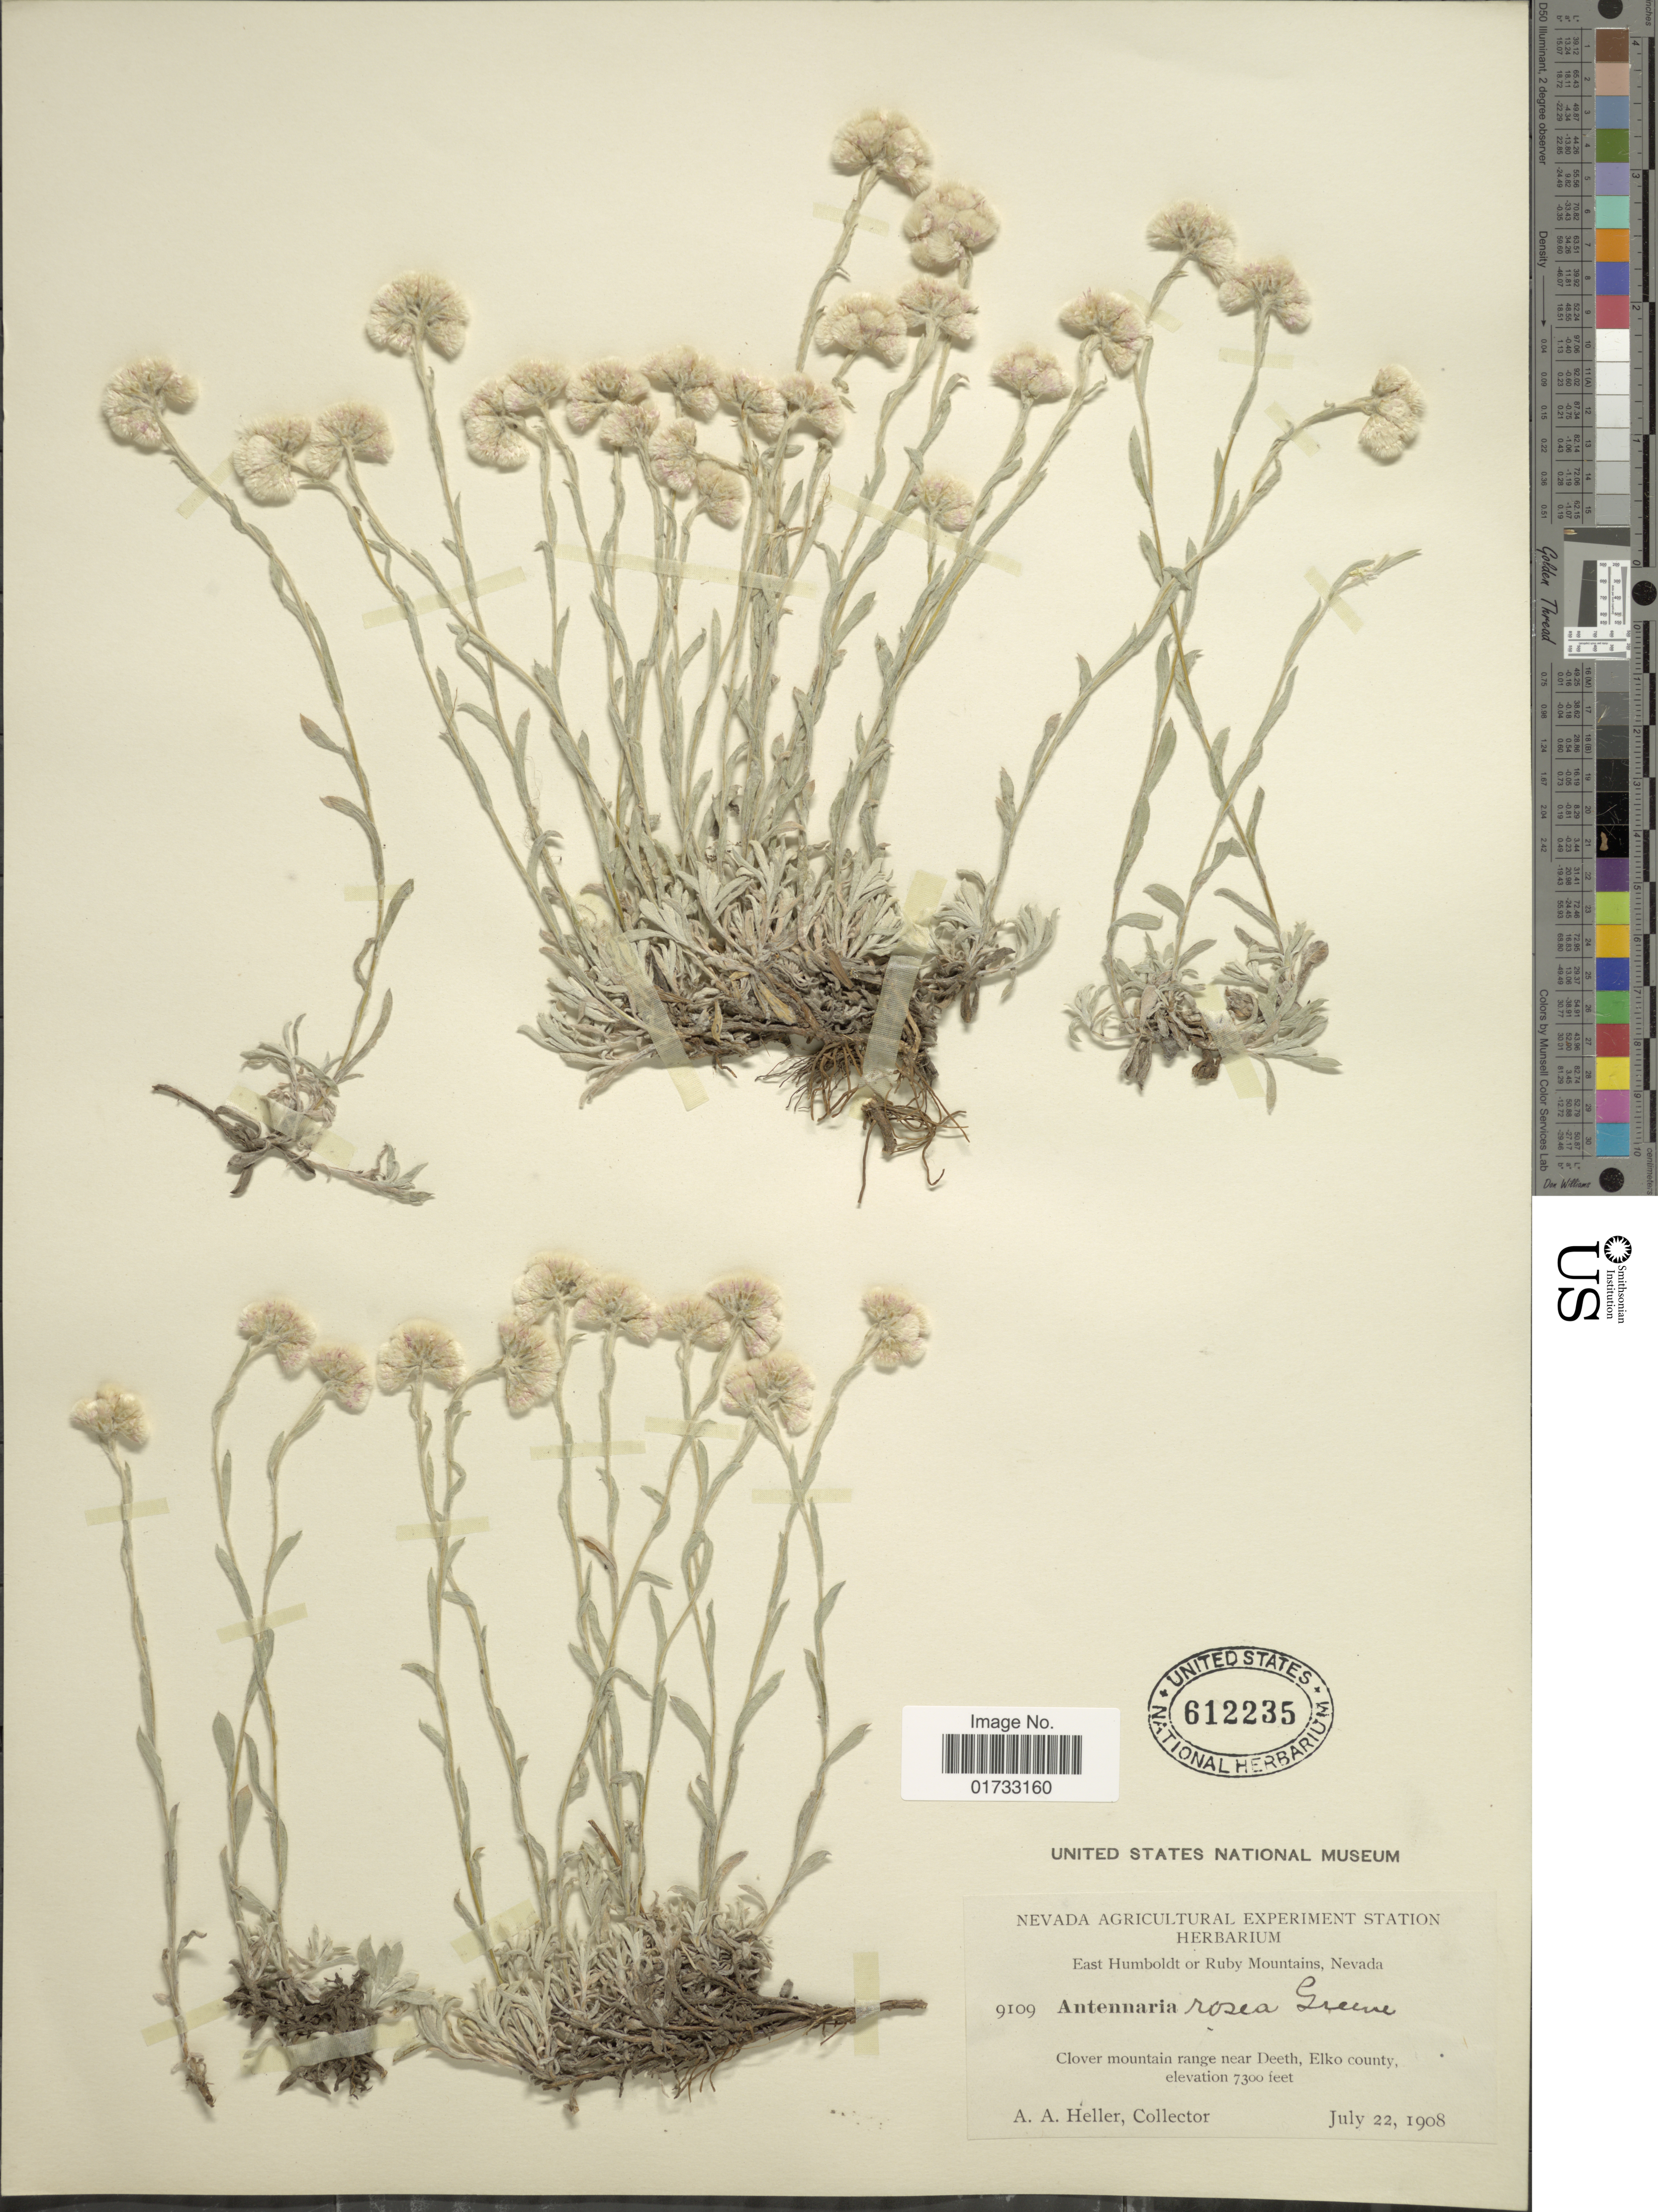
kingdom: Plantae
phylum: Tracheophyta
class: Magnoliopsida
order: Asterales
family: Asteraceae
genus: Antennaria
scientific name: Antennaria rosea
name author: Greene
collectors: A. A. Heller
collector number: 9109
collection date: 1908-07-22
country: United States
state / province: Nevada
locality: East Humboldt or Ruby Mountains, Clover mountain range near Deeth, Elko County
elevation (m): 2225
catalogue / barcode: US 612235